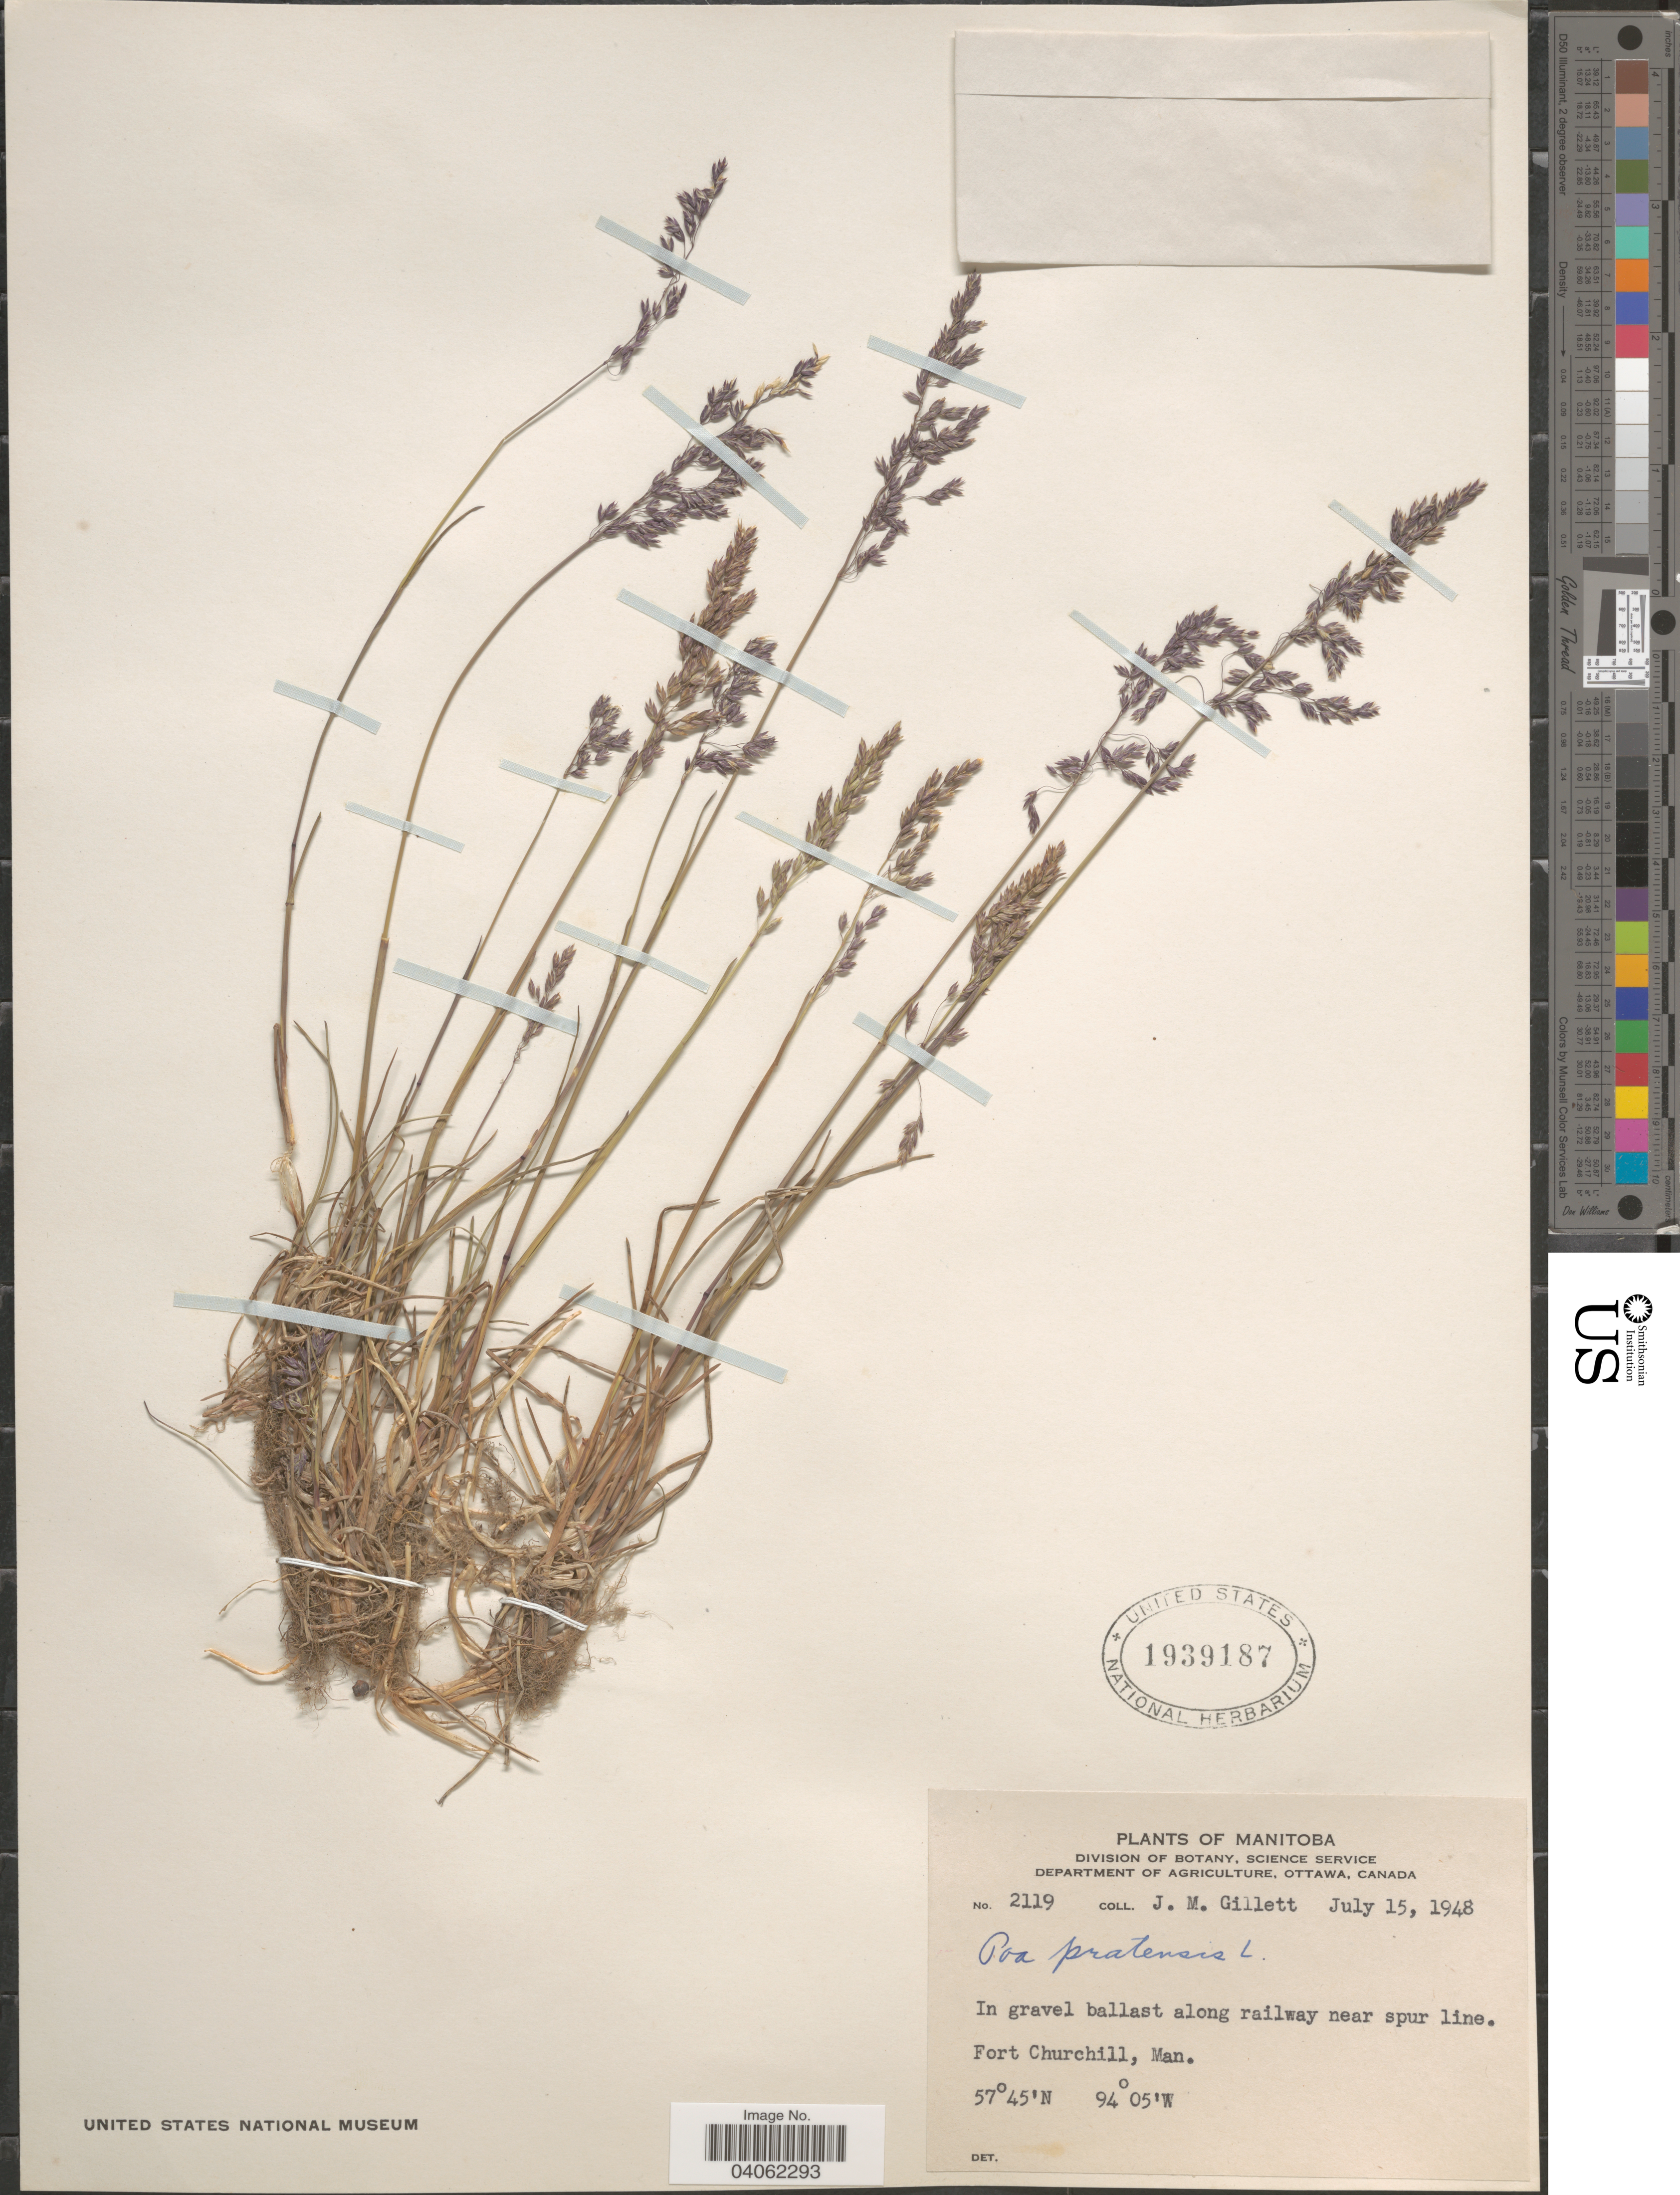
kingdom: Plantae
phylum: Tracheophyta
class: Liliopsida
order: Poales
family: Poaceae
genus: Poa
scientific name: Poa pratensis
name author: L.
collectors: J. M. Gillett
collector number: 2119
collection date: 1948-07-15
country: Canada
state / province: Manitoba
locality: Fort Churchill.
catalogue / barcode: US 1939187